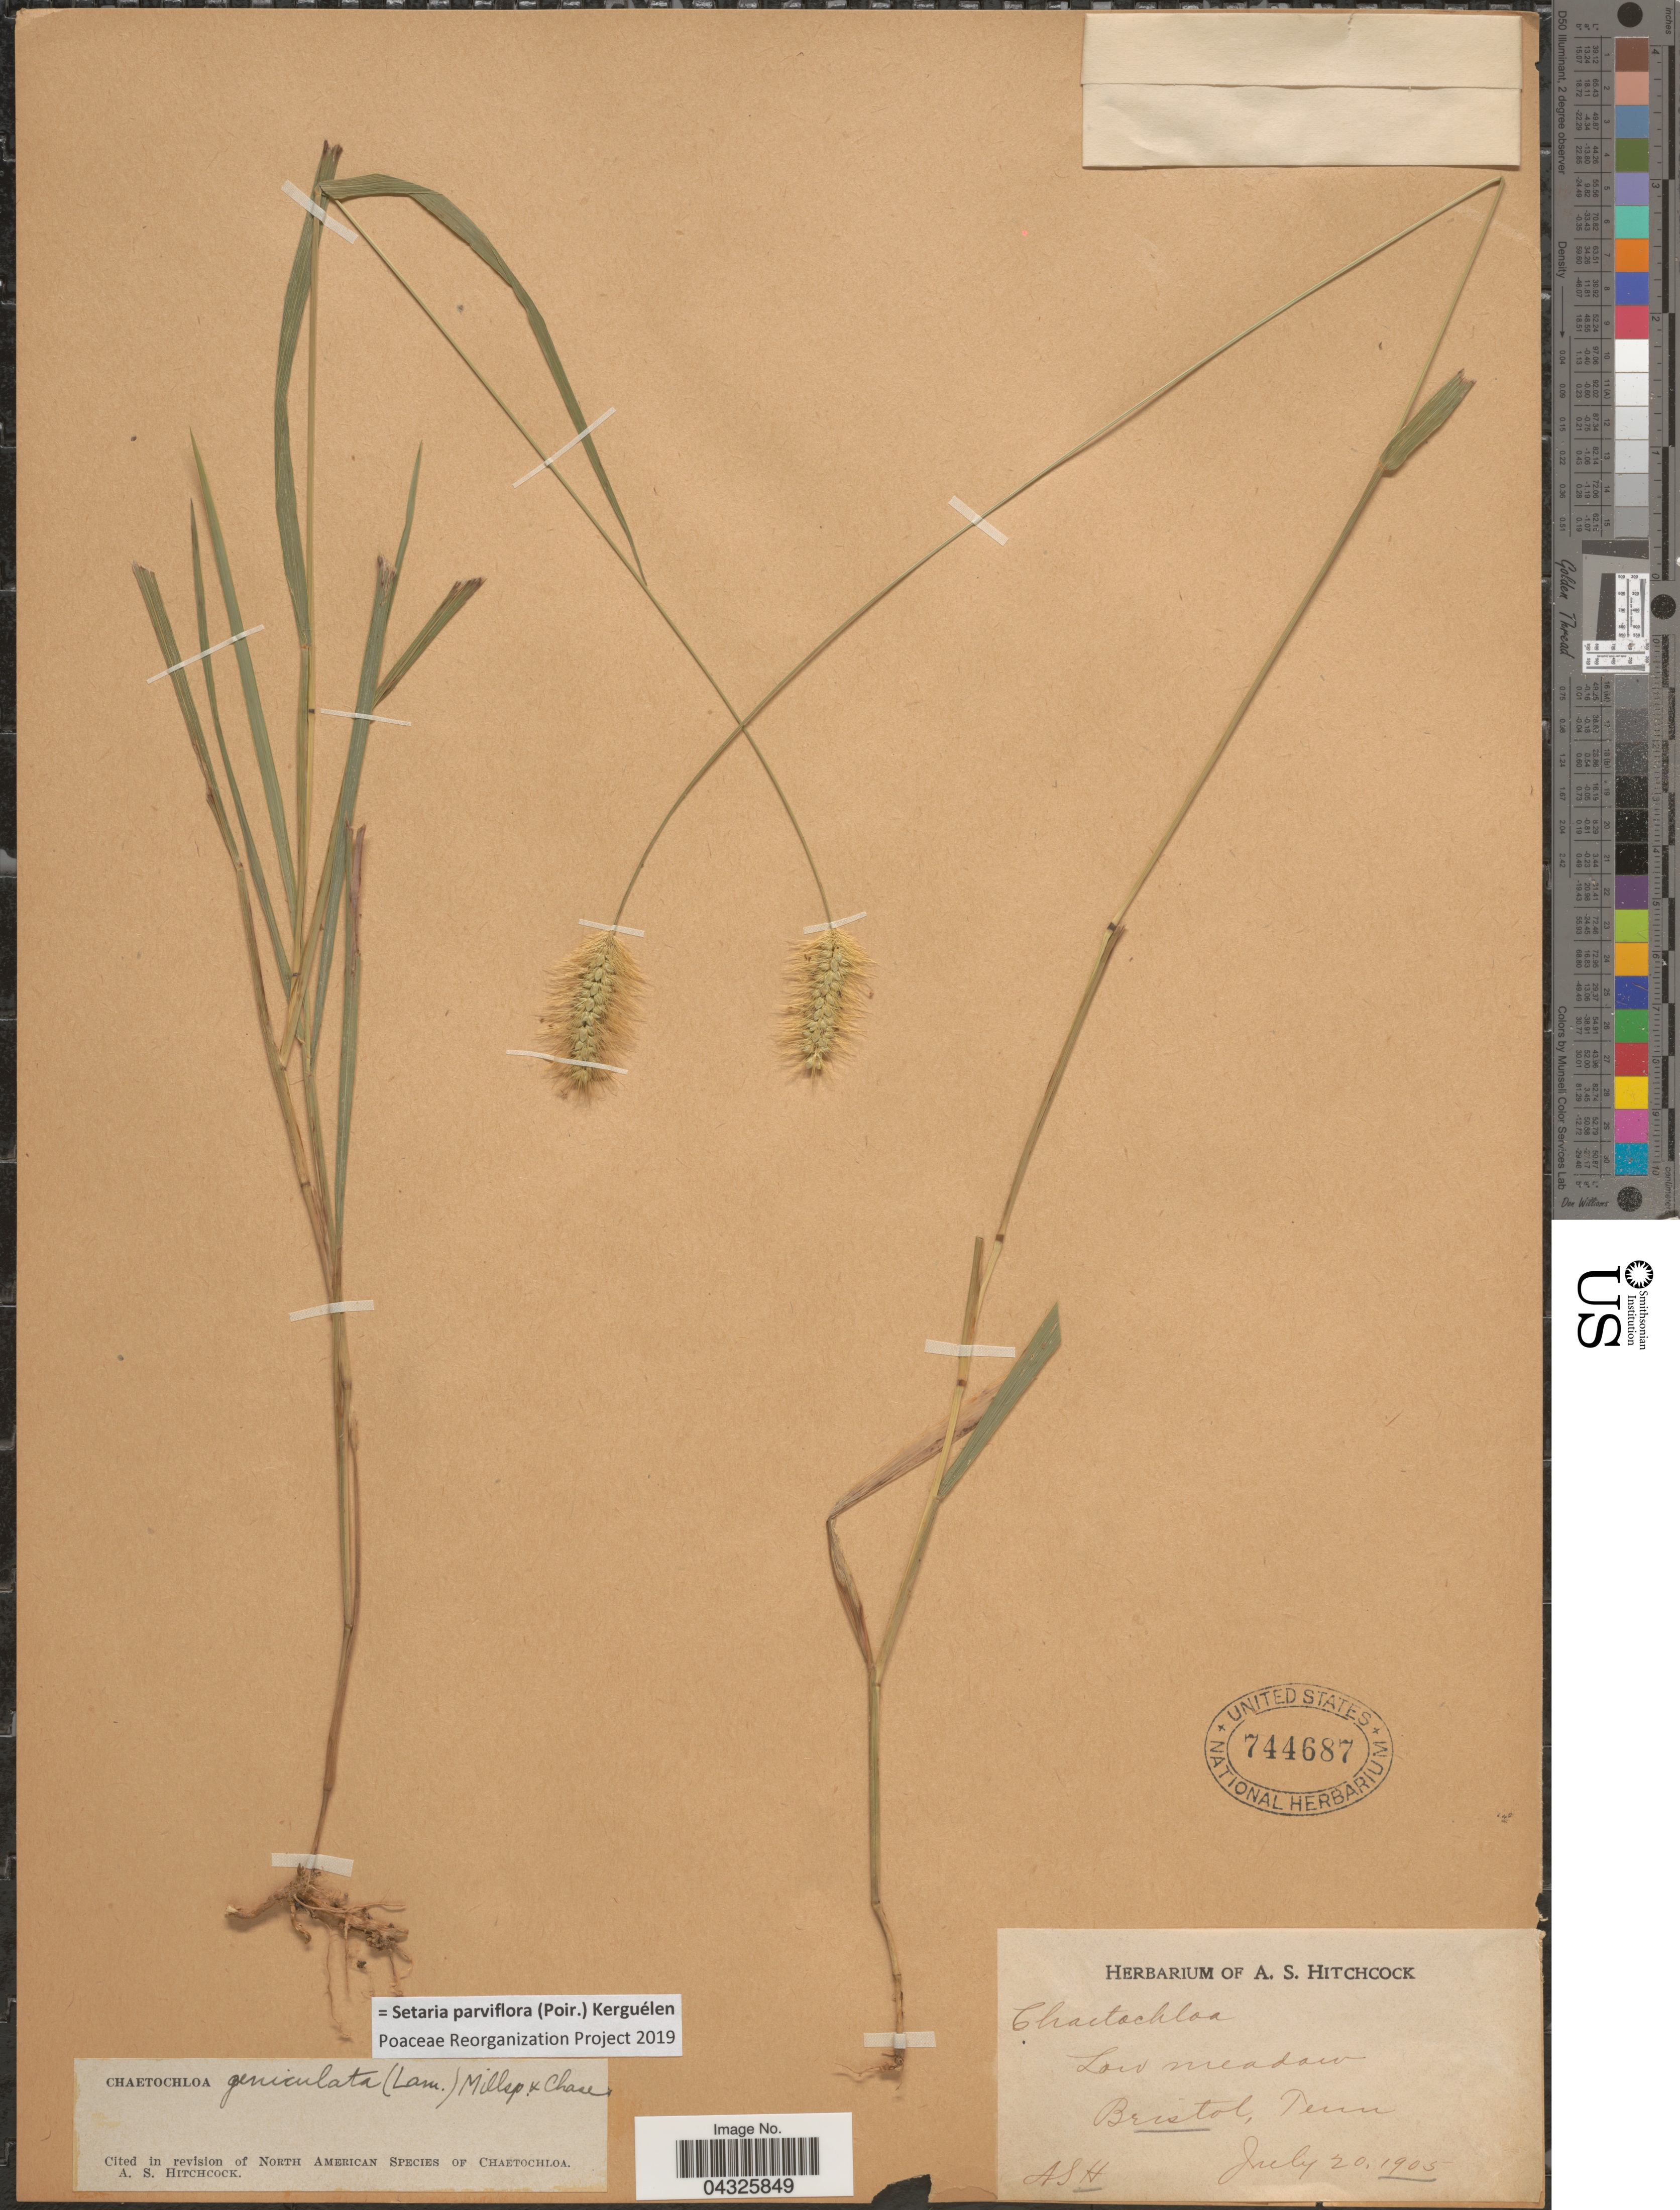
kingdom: Plantae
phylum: Tracheophyta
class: Liliopsida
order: Poales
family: Poaceae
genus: Setaria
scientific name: Setaria parviflora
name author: (Poir.) Kerguélen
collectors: A. S. Hitchcock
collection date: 1905-07-20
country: United States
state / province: Tennessee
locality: Low meadow. Bristol.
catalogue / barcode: US 744687